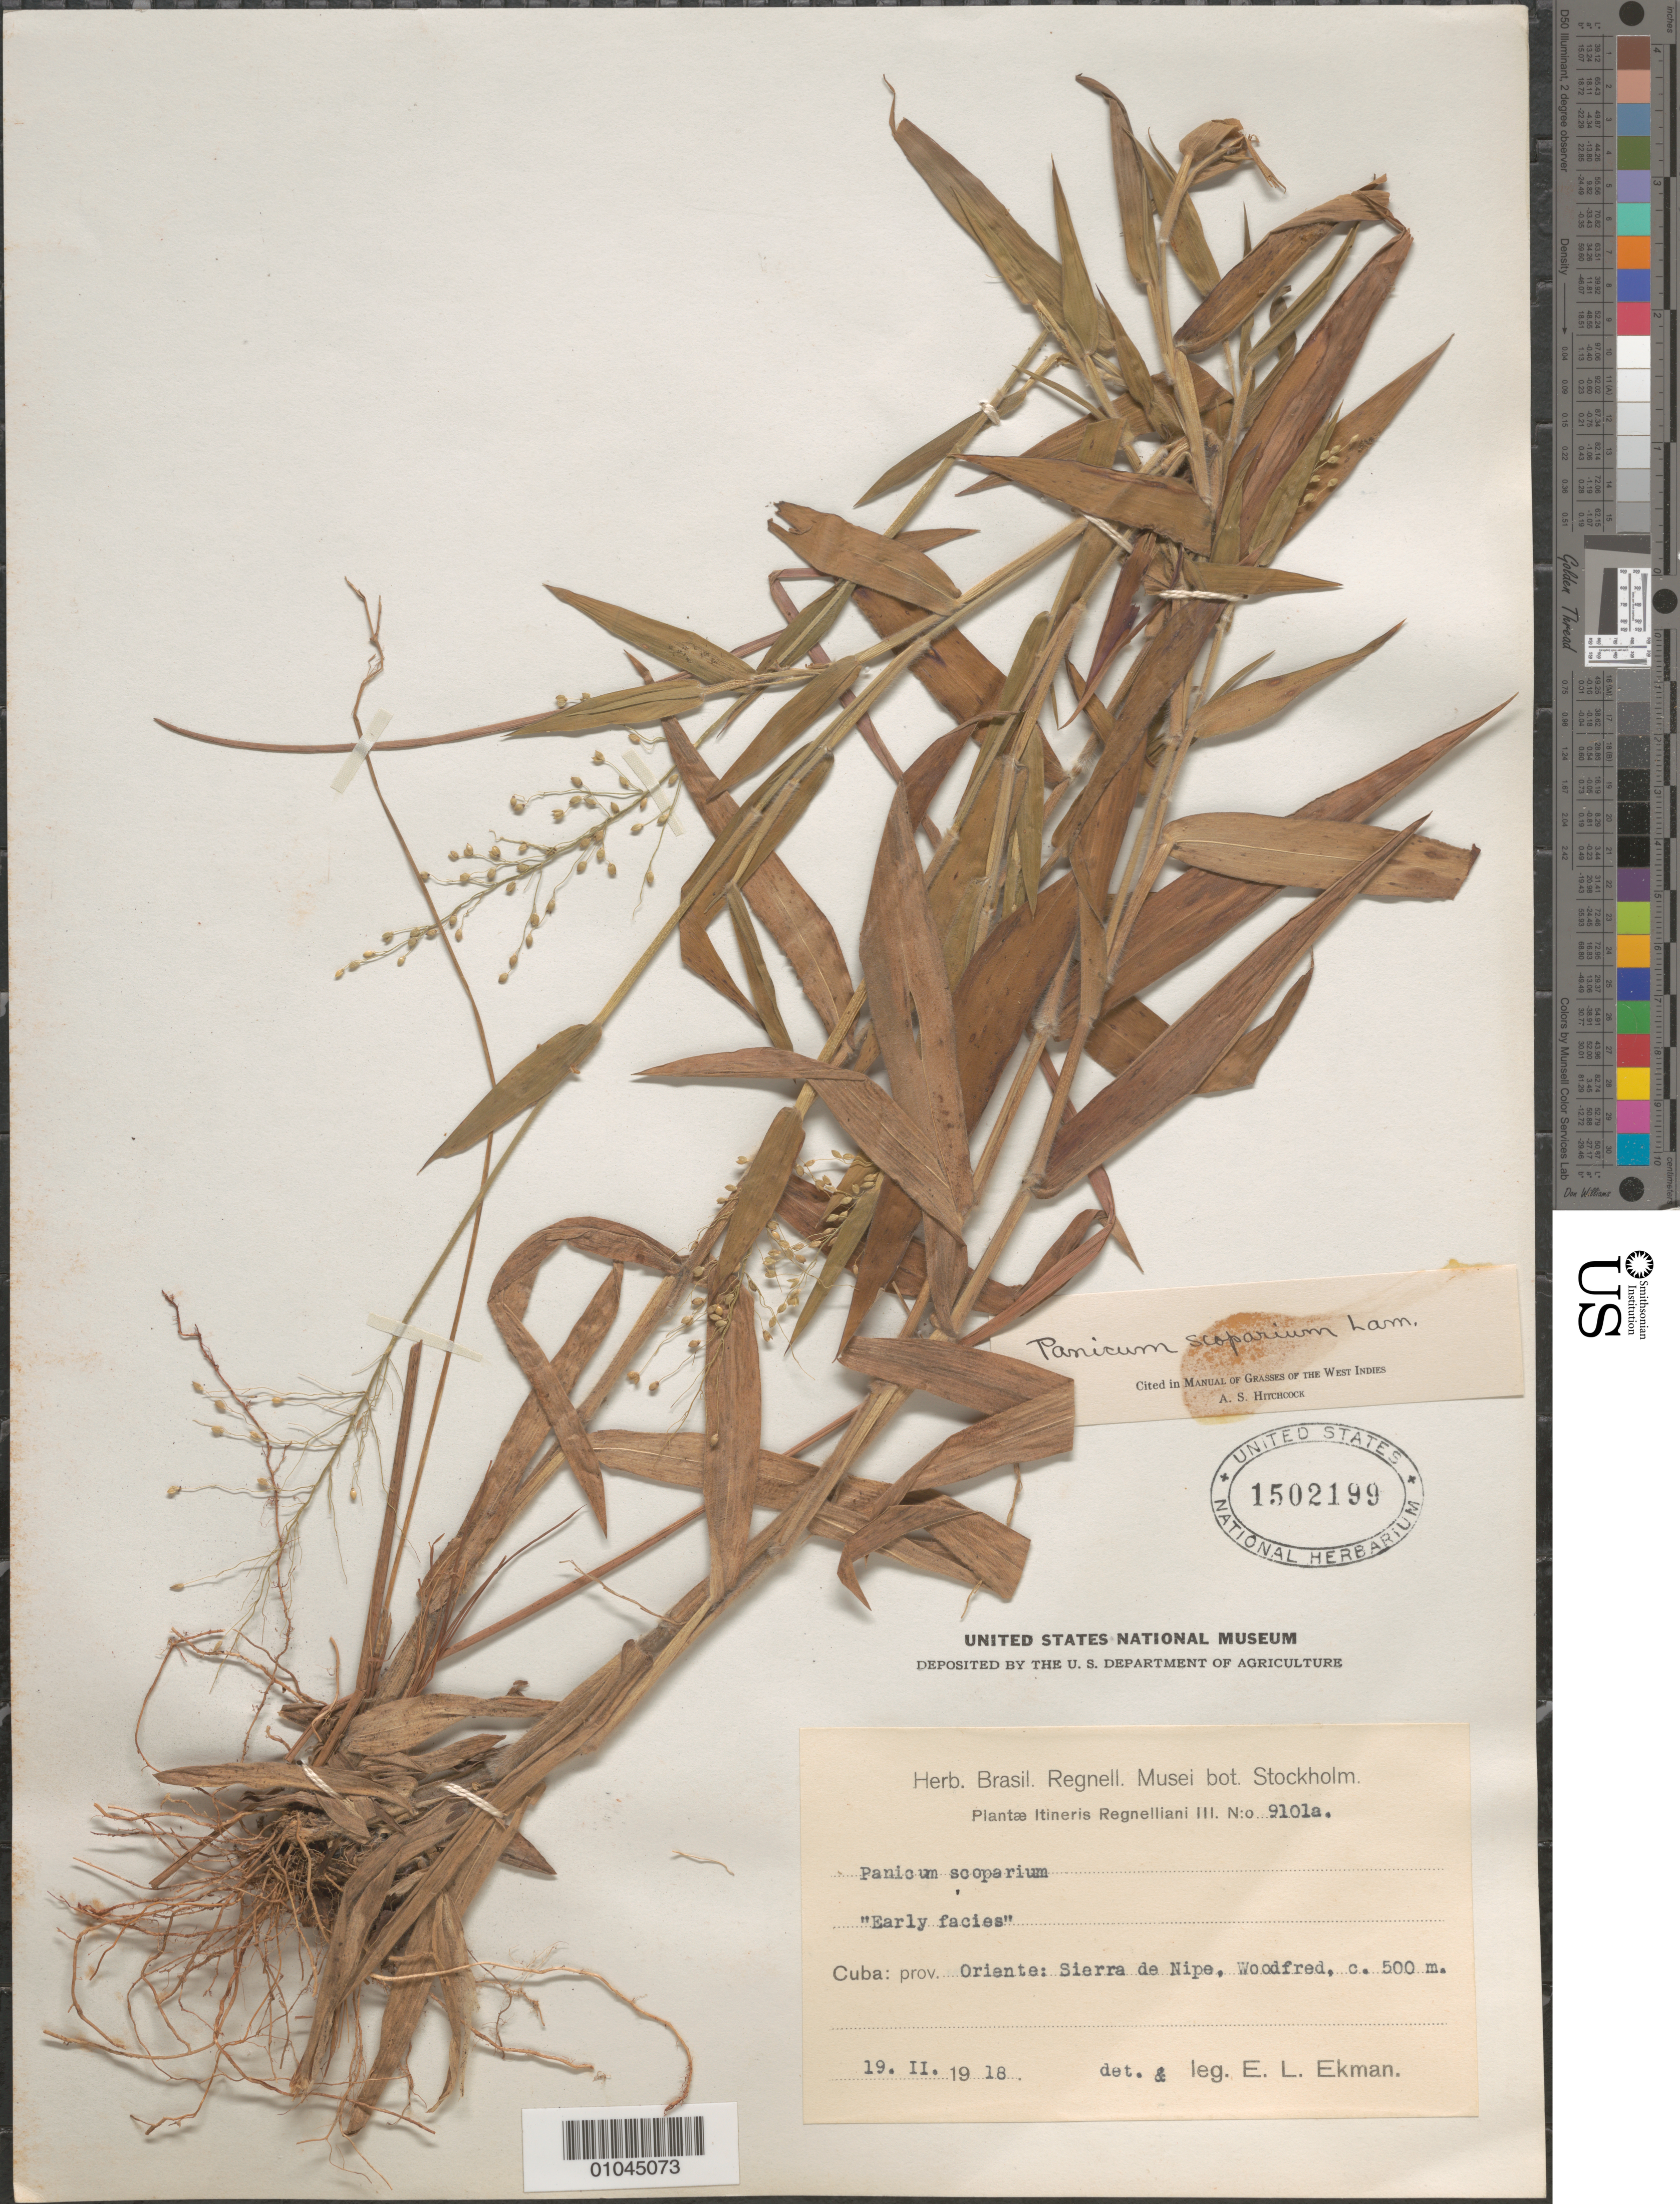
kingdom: Plantae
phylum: Tracheophyta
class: Liliopsida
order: Poales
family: Poaceae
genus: Panicum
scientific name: Panicum scoparium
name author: Lam.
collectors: E. L. Ekman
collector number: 9101a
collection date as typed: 19 Feb 1918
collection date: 1918-02-19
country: Cuba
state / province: Holguín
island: Cuba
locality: Sierra de Nipe, Woodfred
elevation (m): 500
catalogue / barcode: US 1502199